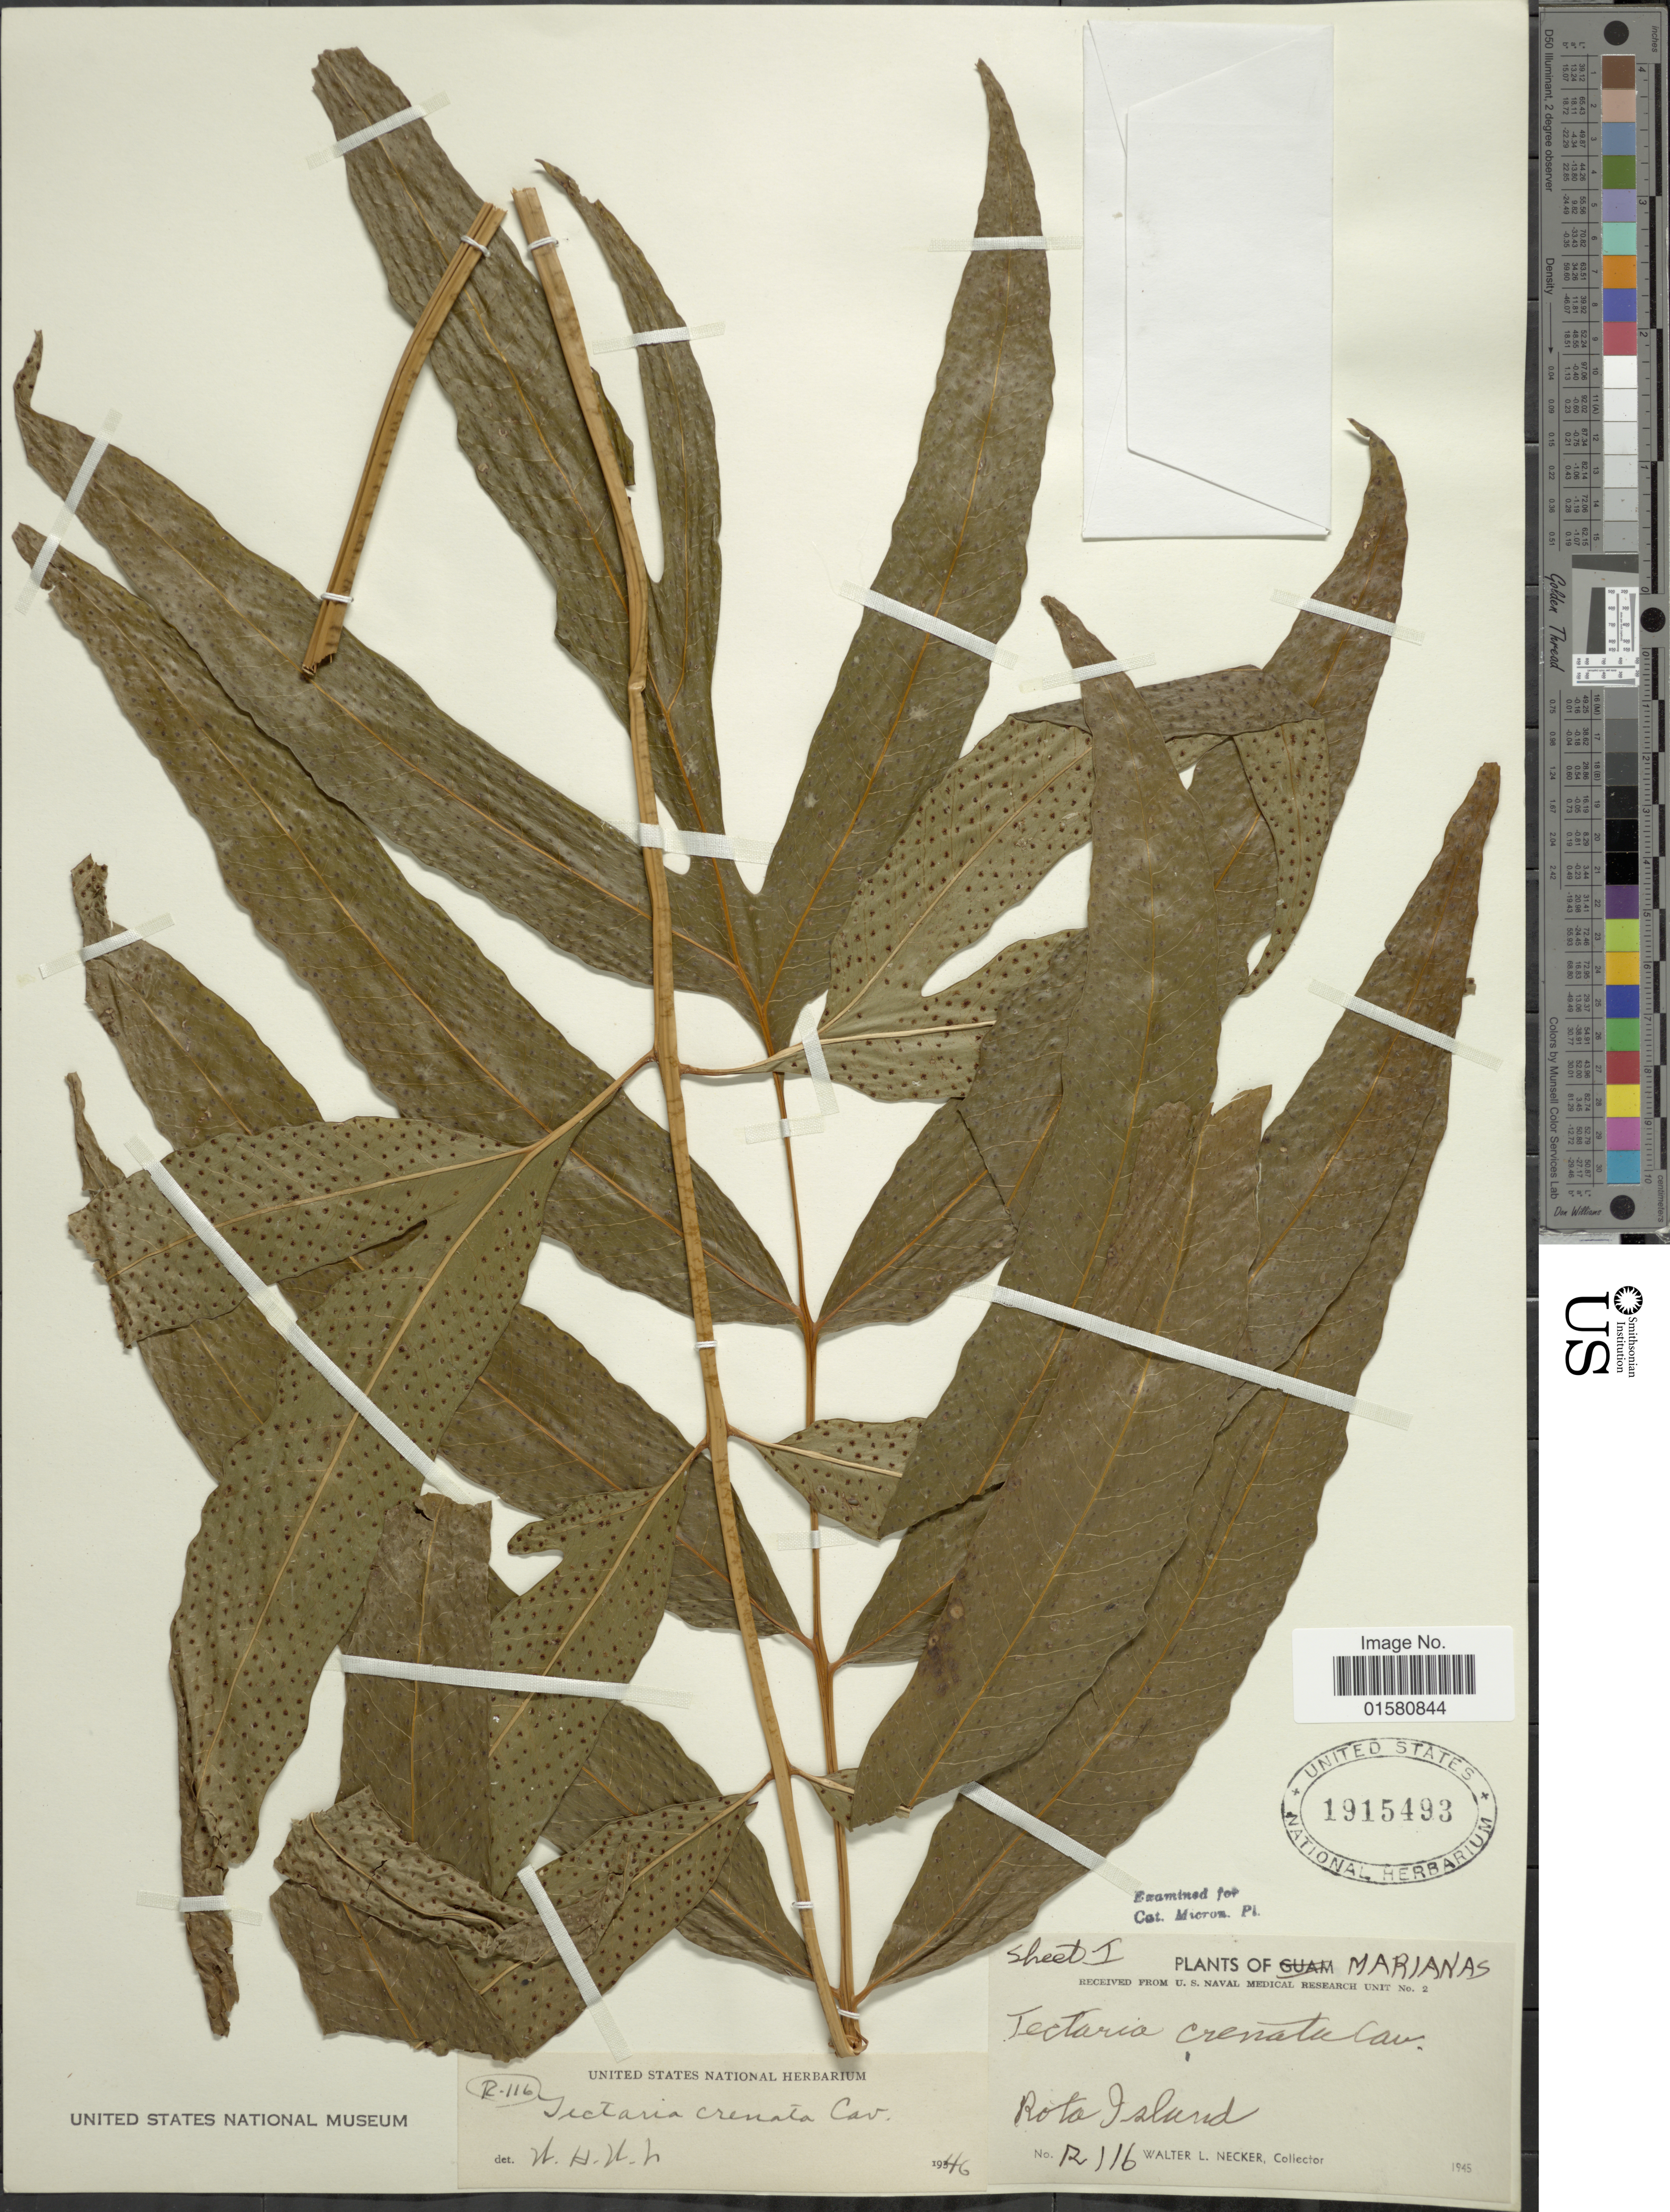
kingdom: Plantae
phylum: Tracheophyta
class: Polypodiopsida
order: Polypodiales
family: Tectariaceae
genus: Tectaria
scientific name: Tectaria crenata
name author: Cav.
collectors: W. L. Necker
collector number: R 116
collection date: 1945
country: Northern Mariana Islands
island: Rota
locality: Rota Island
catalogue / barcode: US 1915493